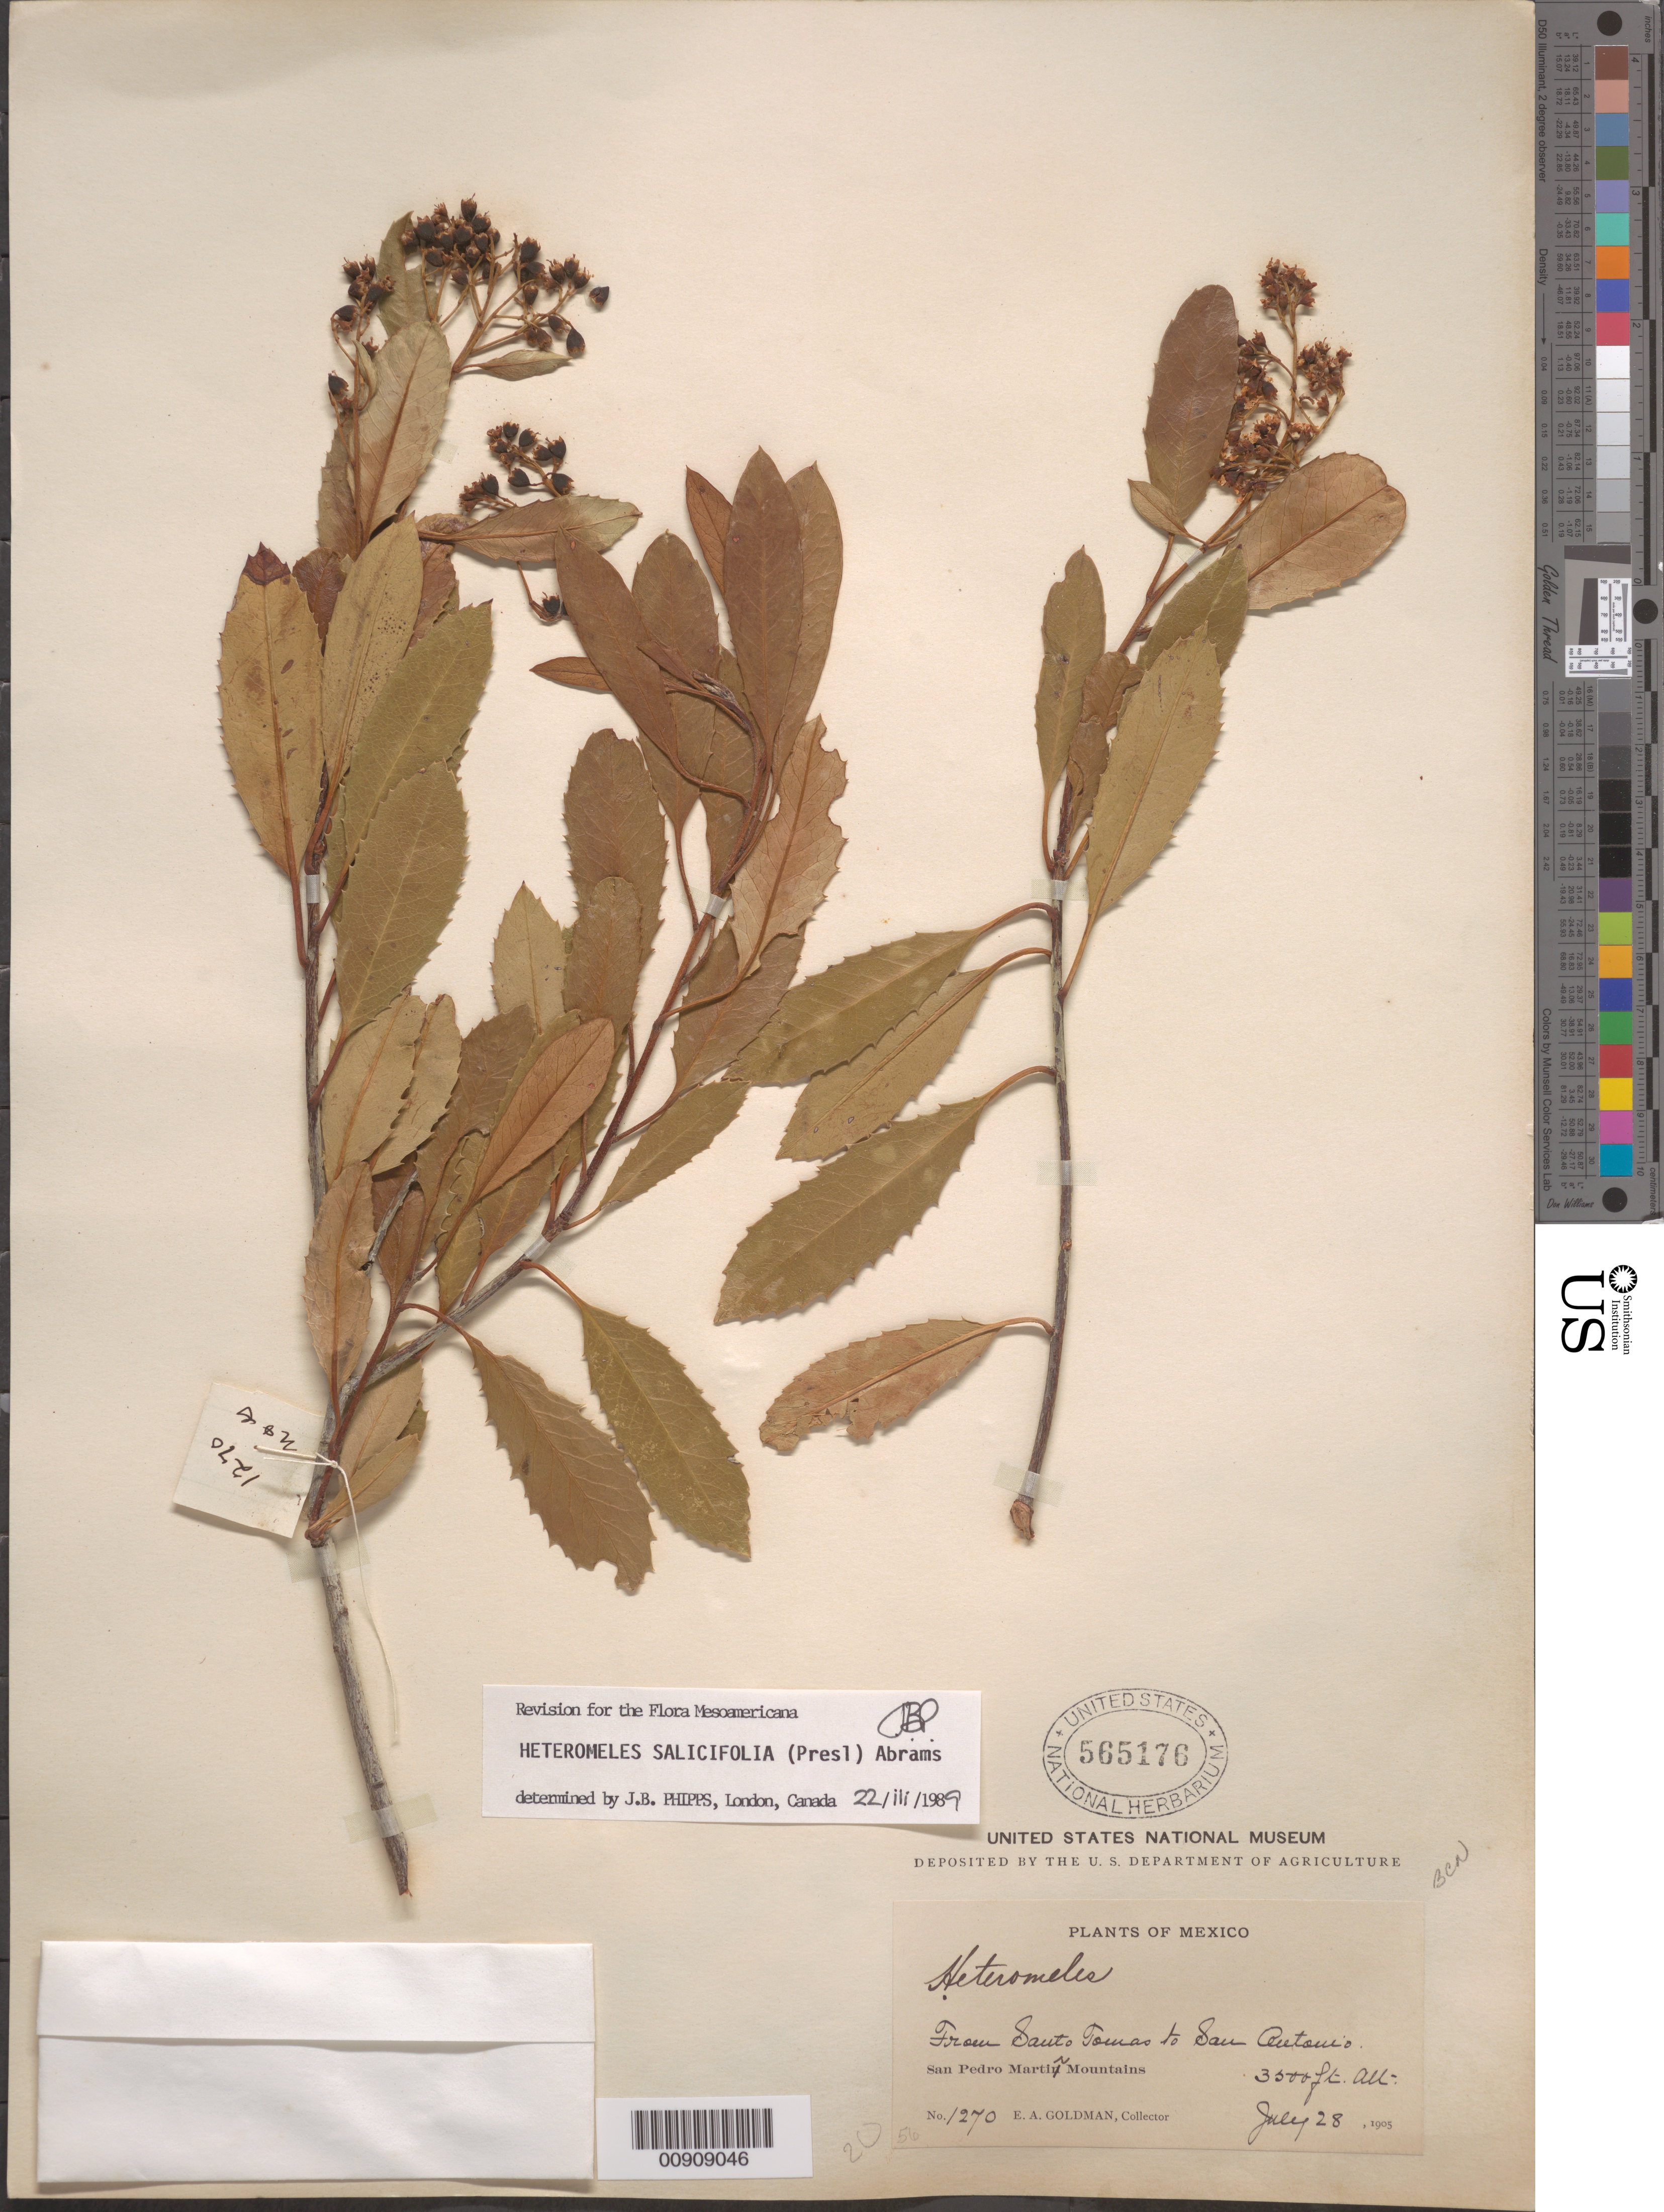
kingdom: Plantae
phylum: Tracheophyta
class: Magnoliopsida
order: Rosales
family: Rosaceae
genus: Heteromeles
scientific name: Heteromeles salicifolia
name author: (C. Presl) Abrams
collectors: E. A. Goldman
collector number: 1270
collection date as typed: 28 Jul 1905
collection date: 1905-07-28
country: Mexico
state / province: Baja California Norte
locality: Arroyo de Lfrom Santo Tomas to San Antonio, San Pedro Martir Mountains.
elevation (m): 1067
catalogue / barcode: US 565176